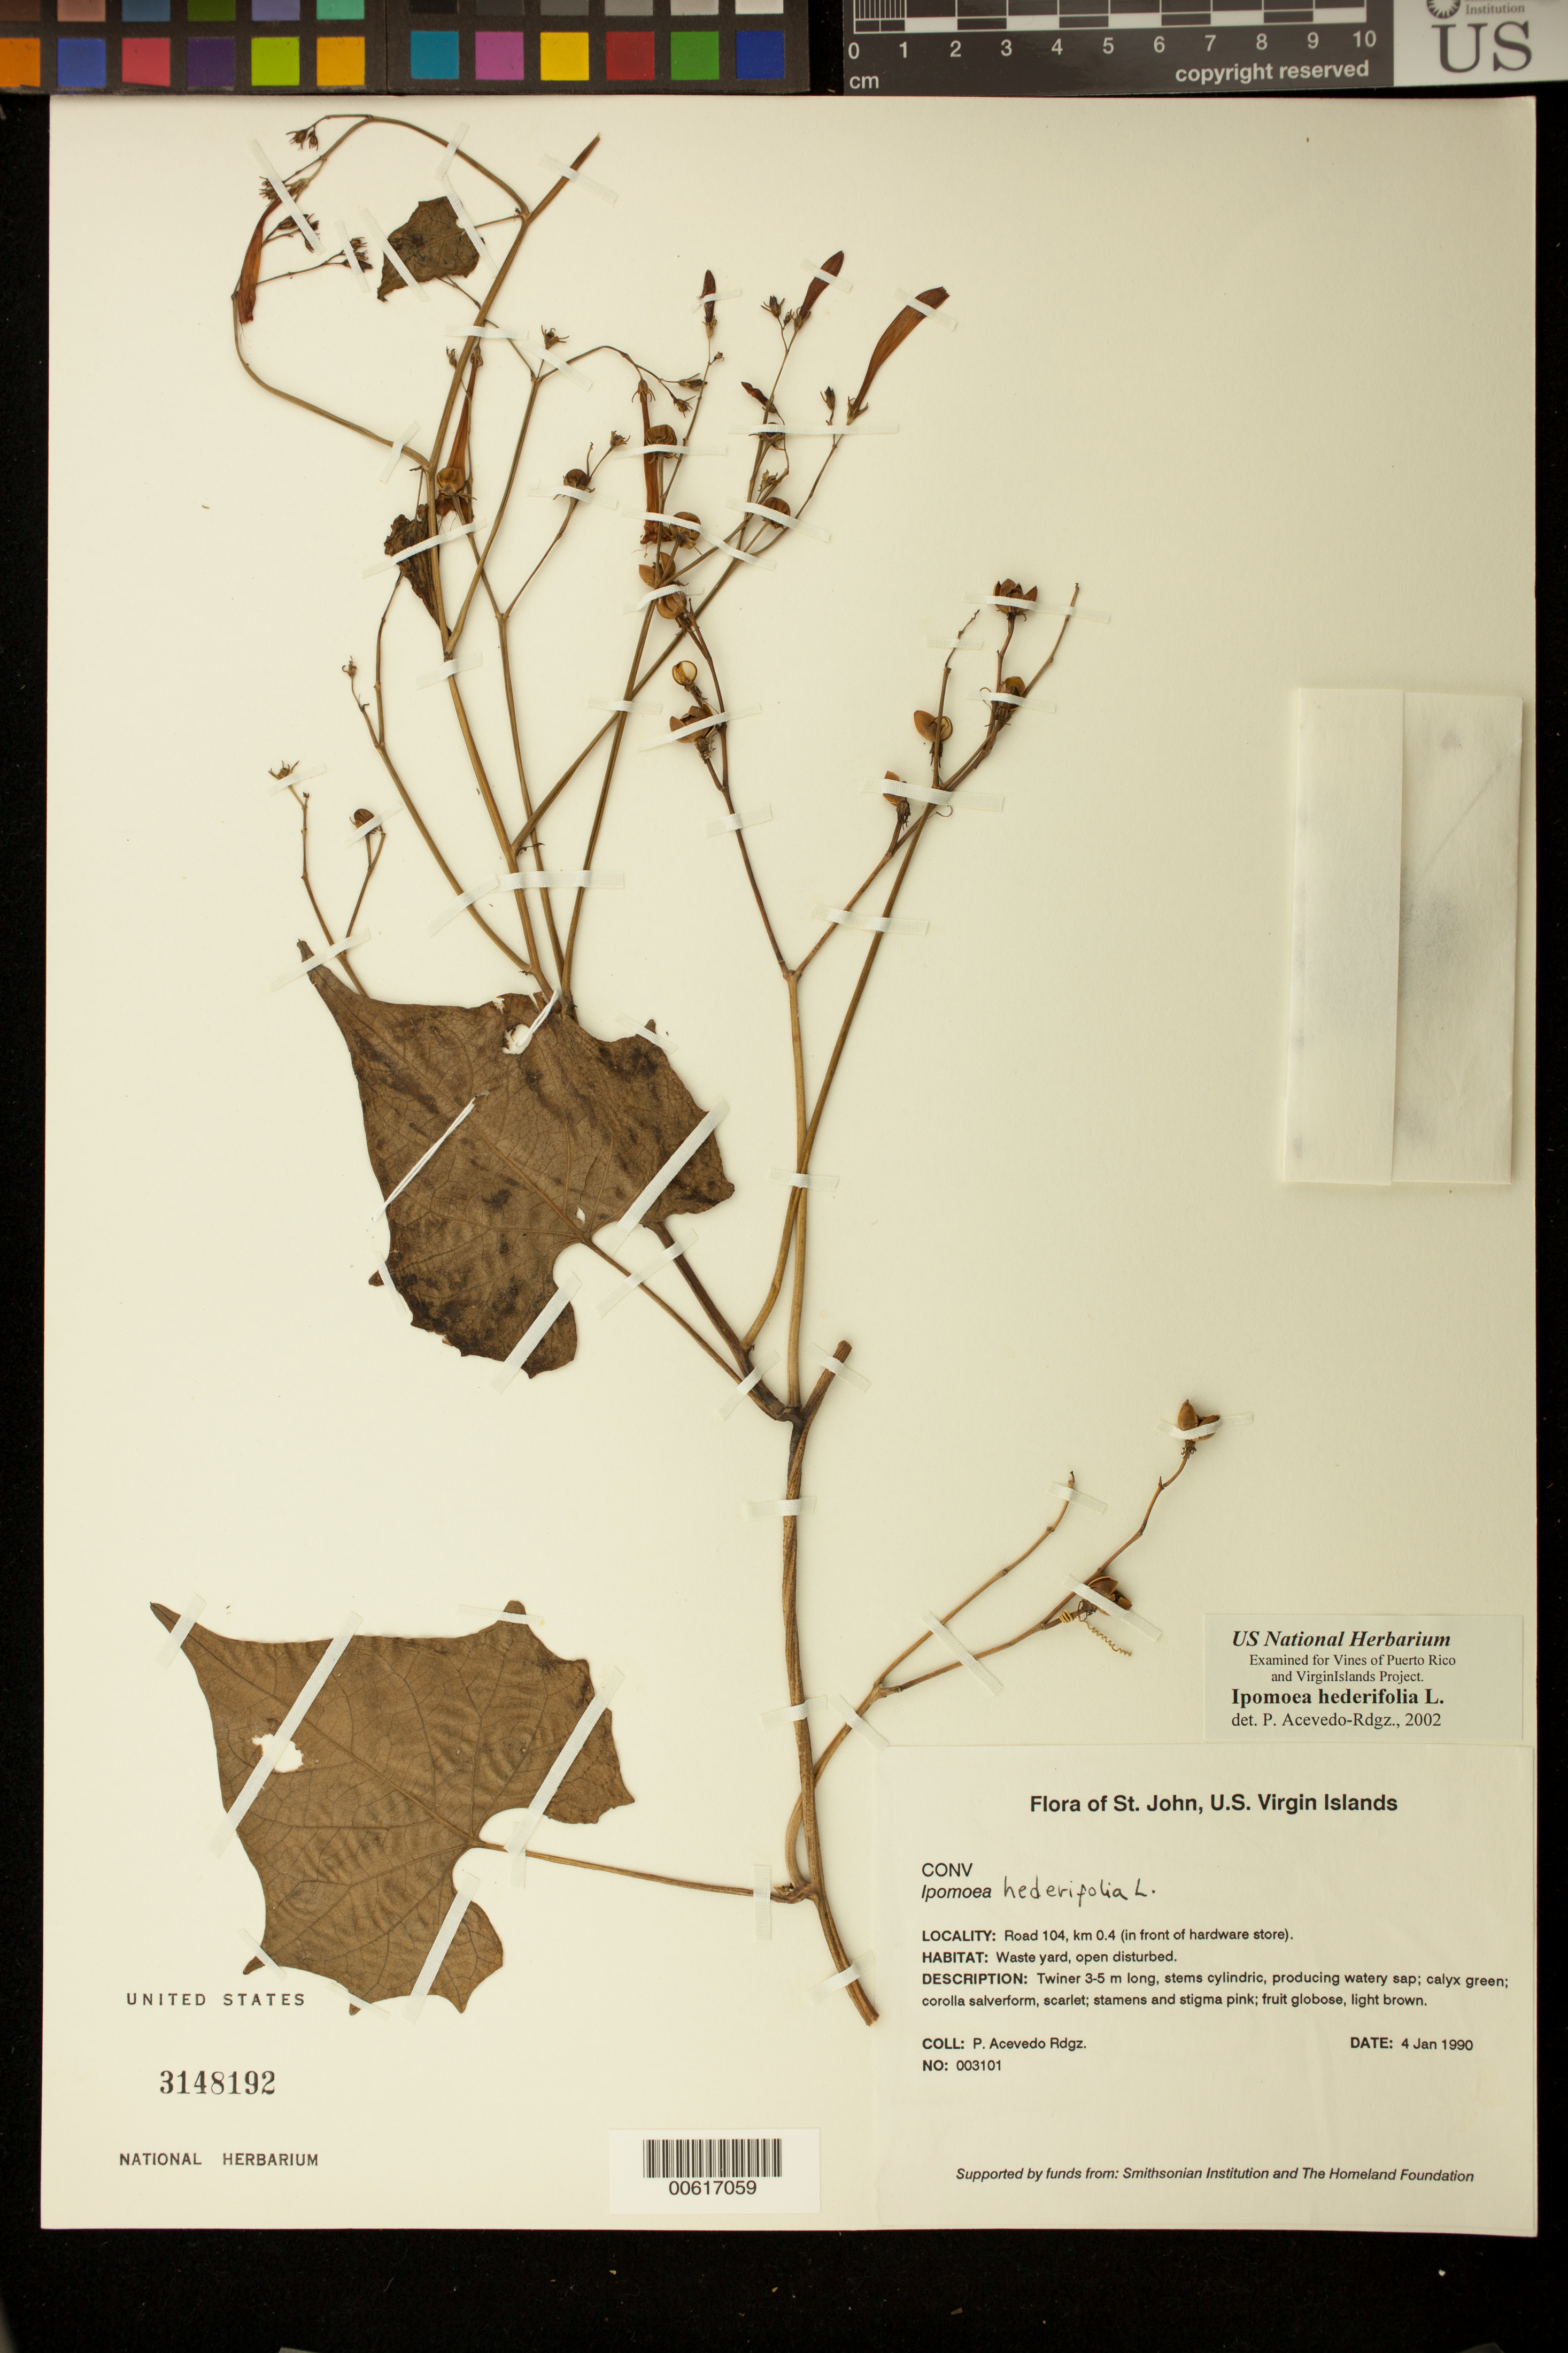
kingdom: Plantae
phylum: Tracheophyta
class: Magnoliopsida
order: Solanales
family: Convolvulaceae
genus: Ipomoea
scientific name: Ipomoea hederifolia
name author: L.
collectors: P. Acevedo-Rodr.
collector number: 3101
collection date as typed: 04 Jan 1990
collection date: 1990-01-04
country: U.S. Virgin Islands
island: St. John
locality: Cruz Bay Quarter; Road 104, km 0.4 (in front of hardware store).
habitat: Waste yard, open disturbed.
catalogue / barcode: US 3148192